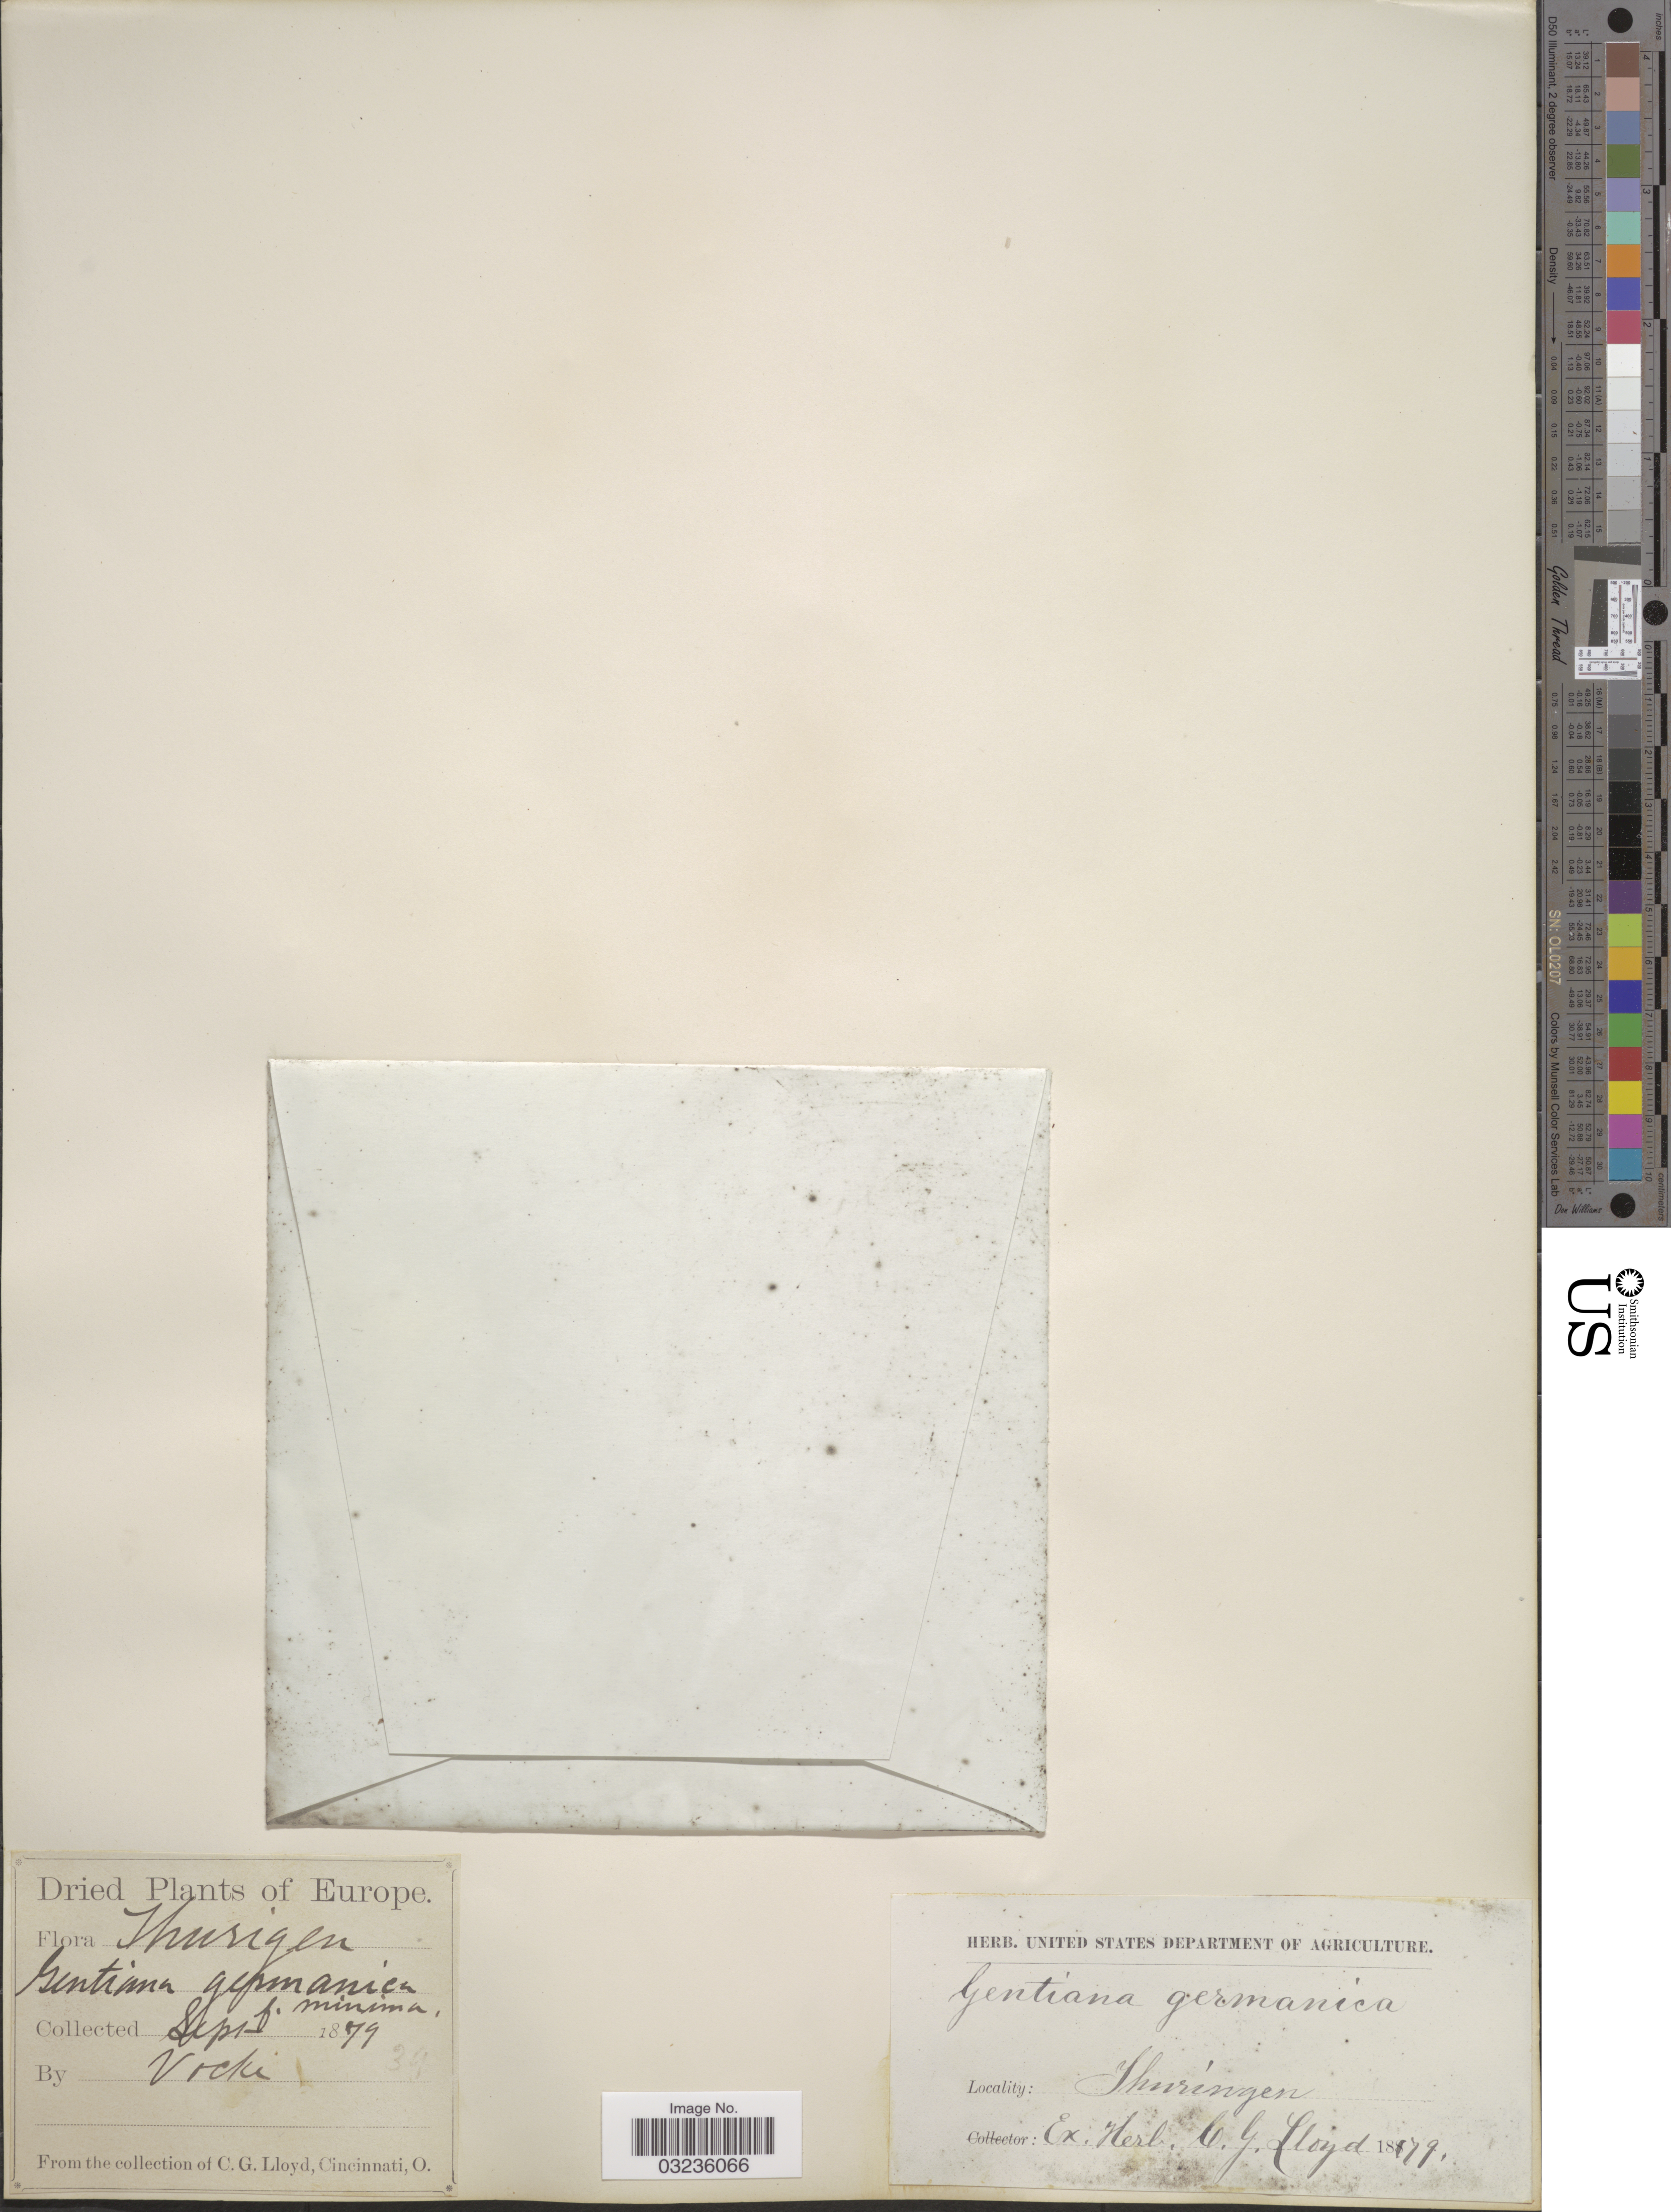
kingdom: Plantae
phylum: Tracheophyta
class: Magnoliopsida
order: Gentianales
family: Gentianaceae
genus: Gentiana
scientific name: Gentiana germanica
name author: Willd.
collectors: -. Vocke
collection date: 1879-09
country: Germany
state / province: Thuringia